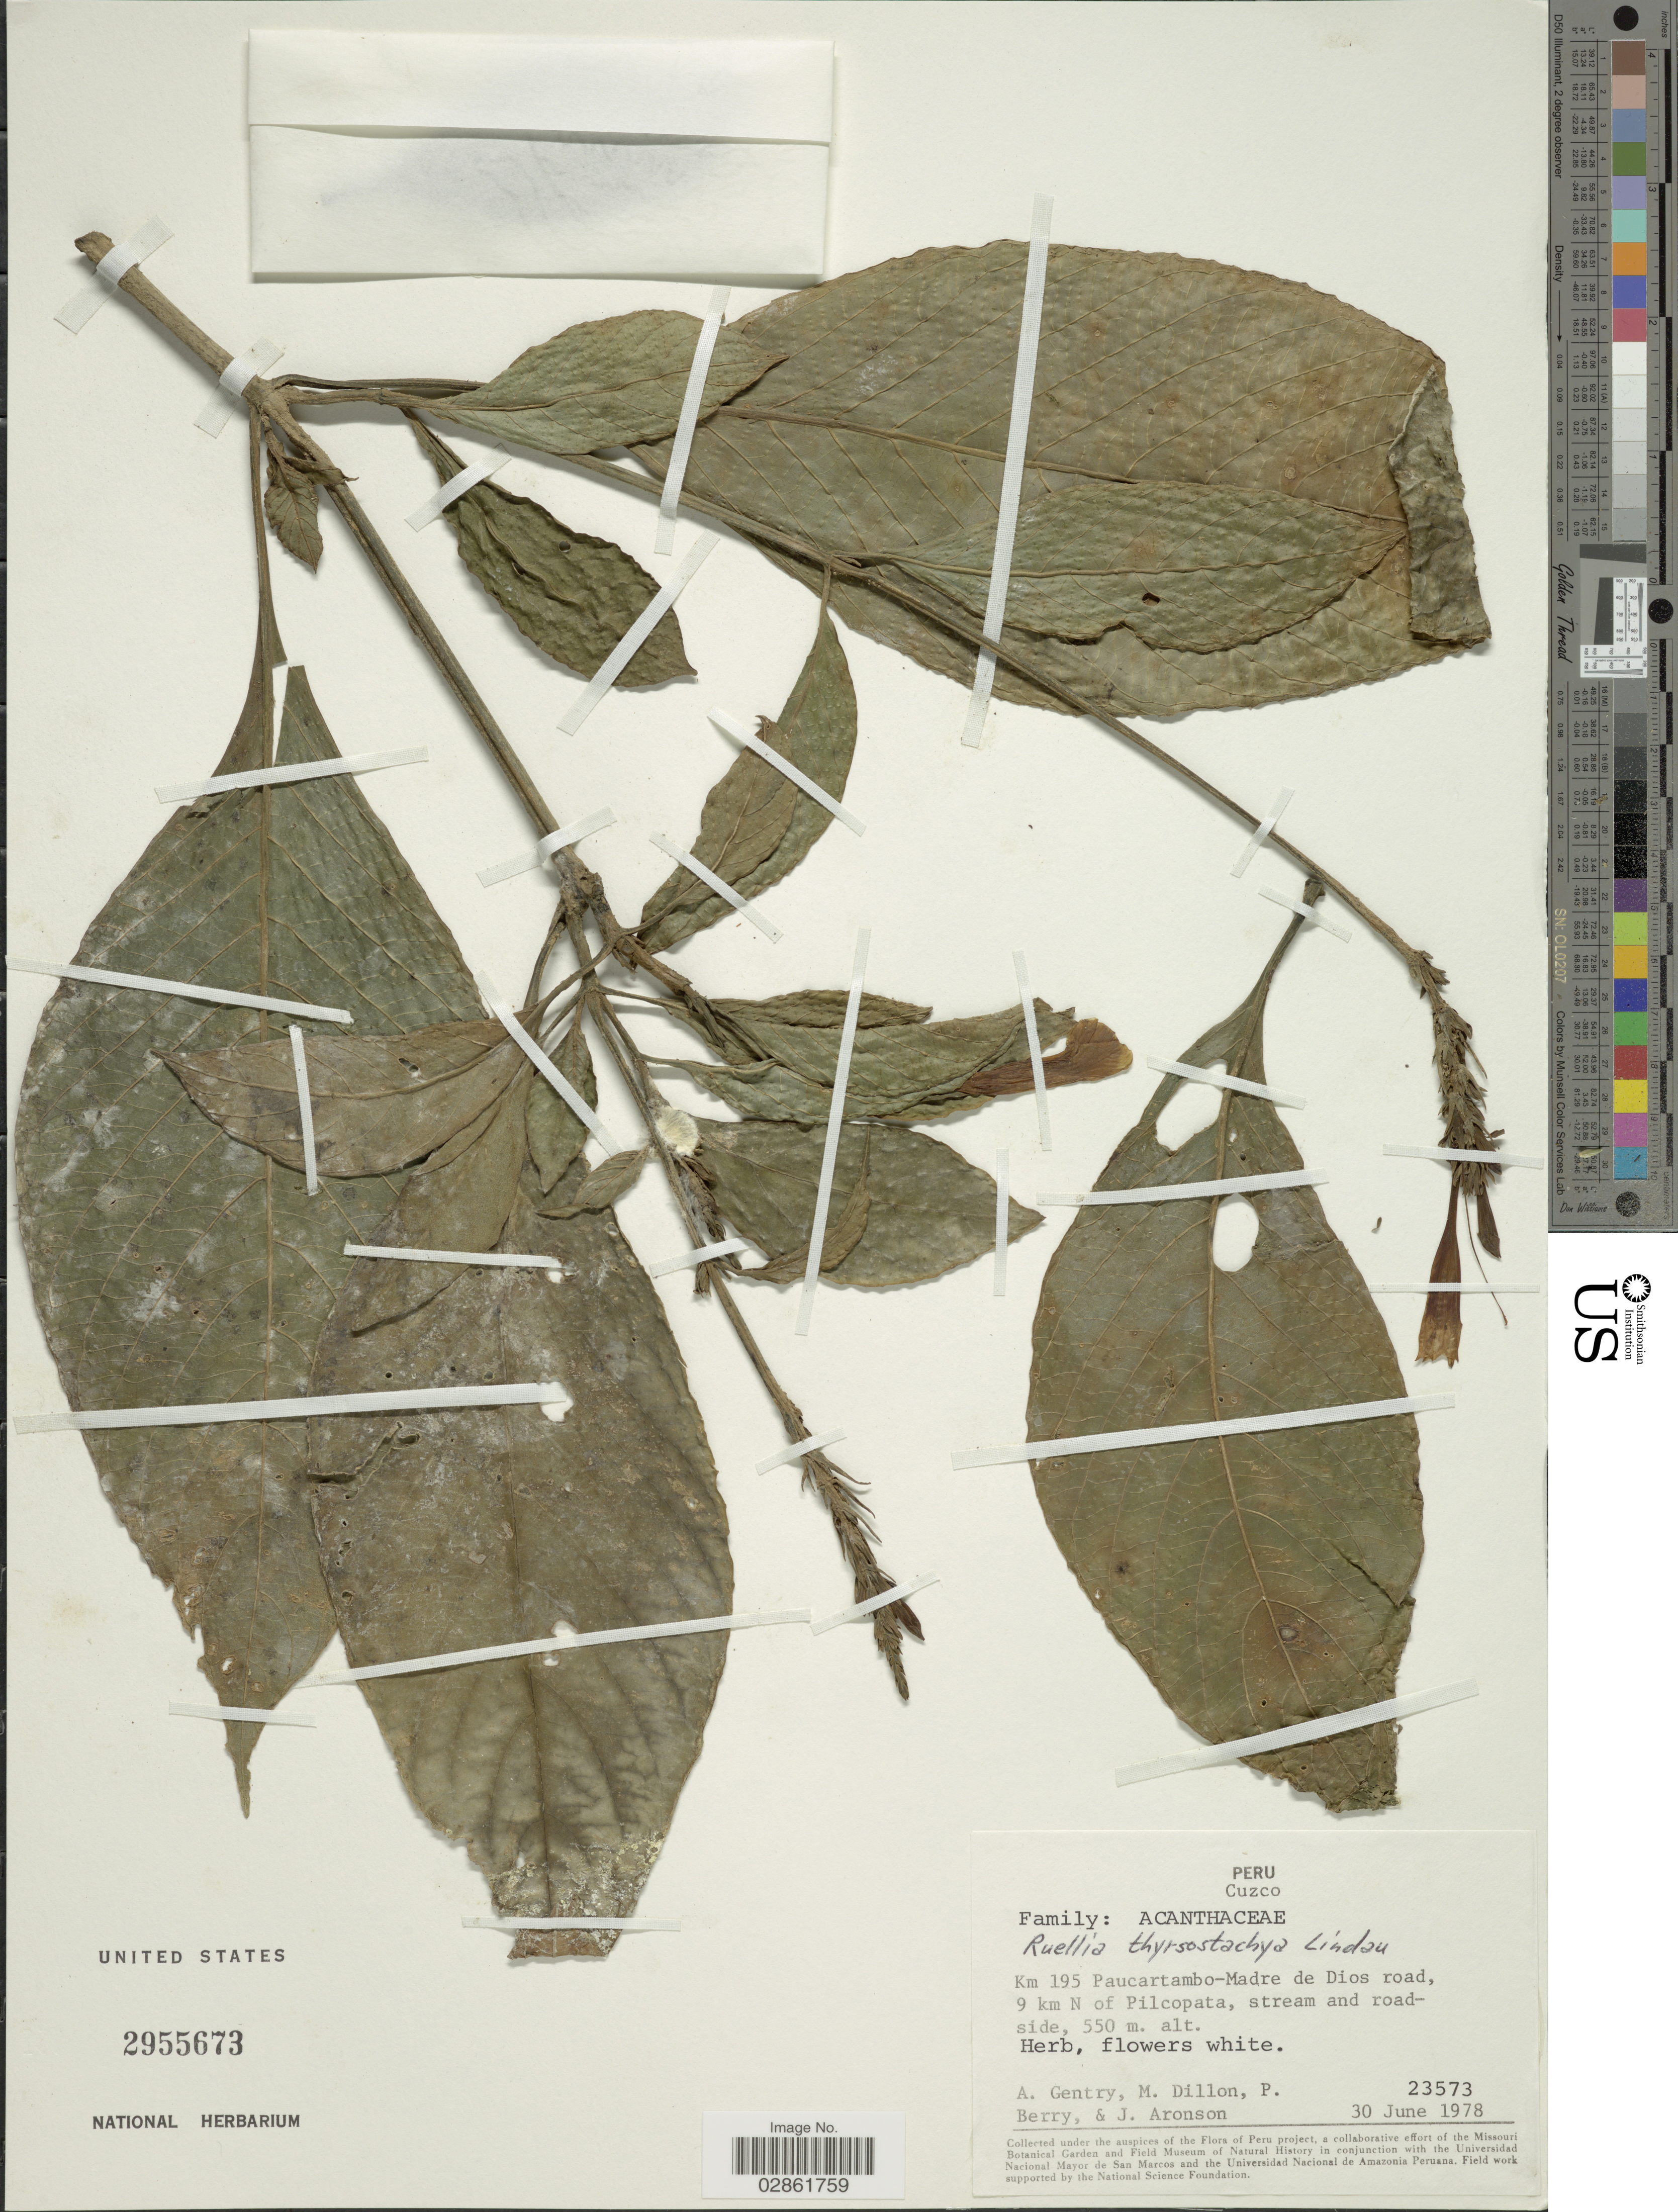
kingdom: Plantae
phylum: Tracheophyta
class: Magnoliopsida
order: Lamiales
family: Acanthaceae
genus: Ruellia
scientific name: Ruellia proxima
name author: Lindau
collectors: A. H. Gentry, M. O. Dillon, P. Berry & J. Aronson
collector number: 23573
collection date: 1978-06-30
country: Peru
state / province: Cusco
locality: Km 195 Paucartambo-Madre de Dios road, 9 km N of Pilcopata.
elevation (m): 550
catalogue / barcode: US 2955673